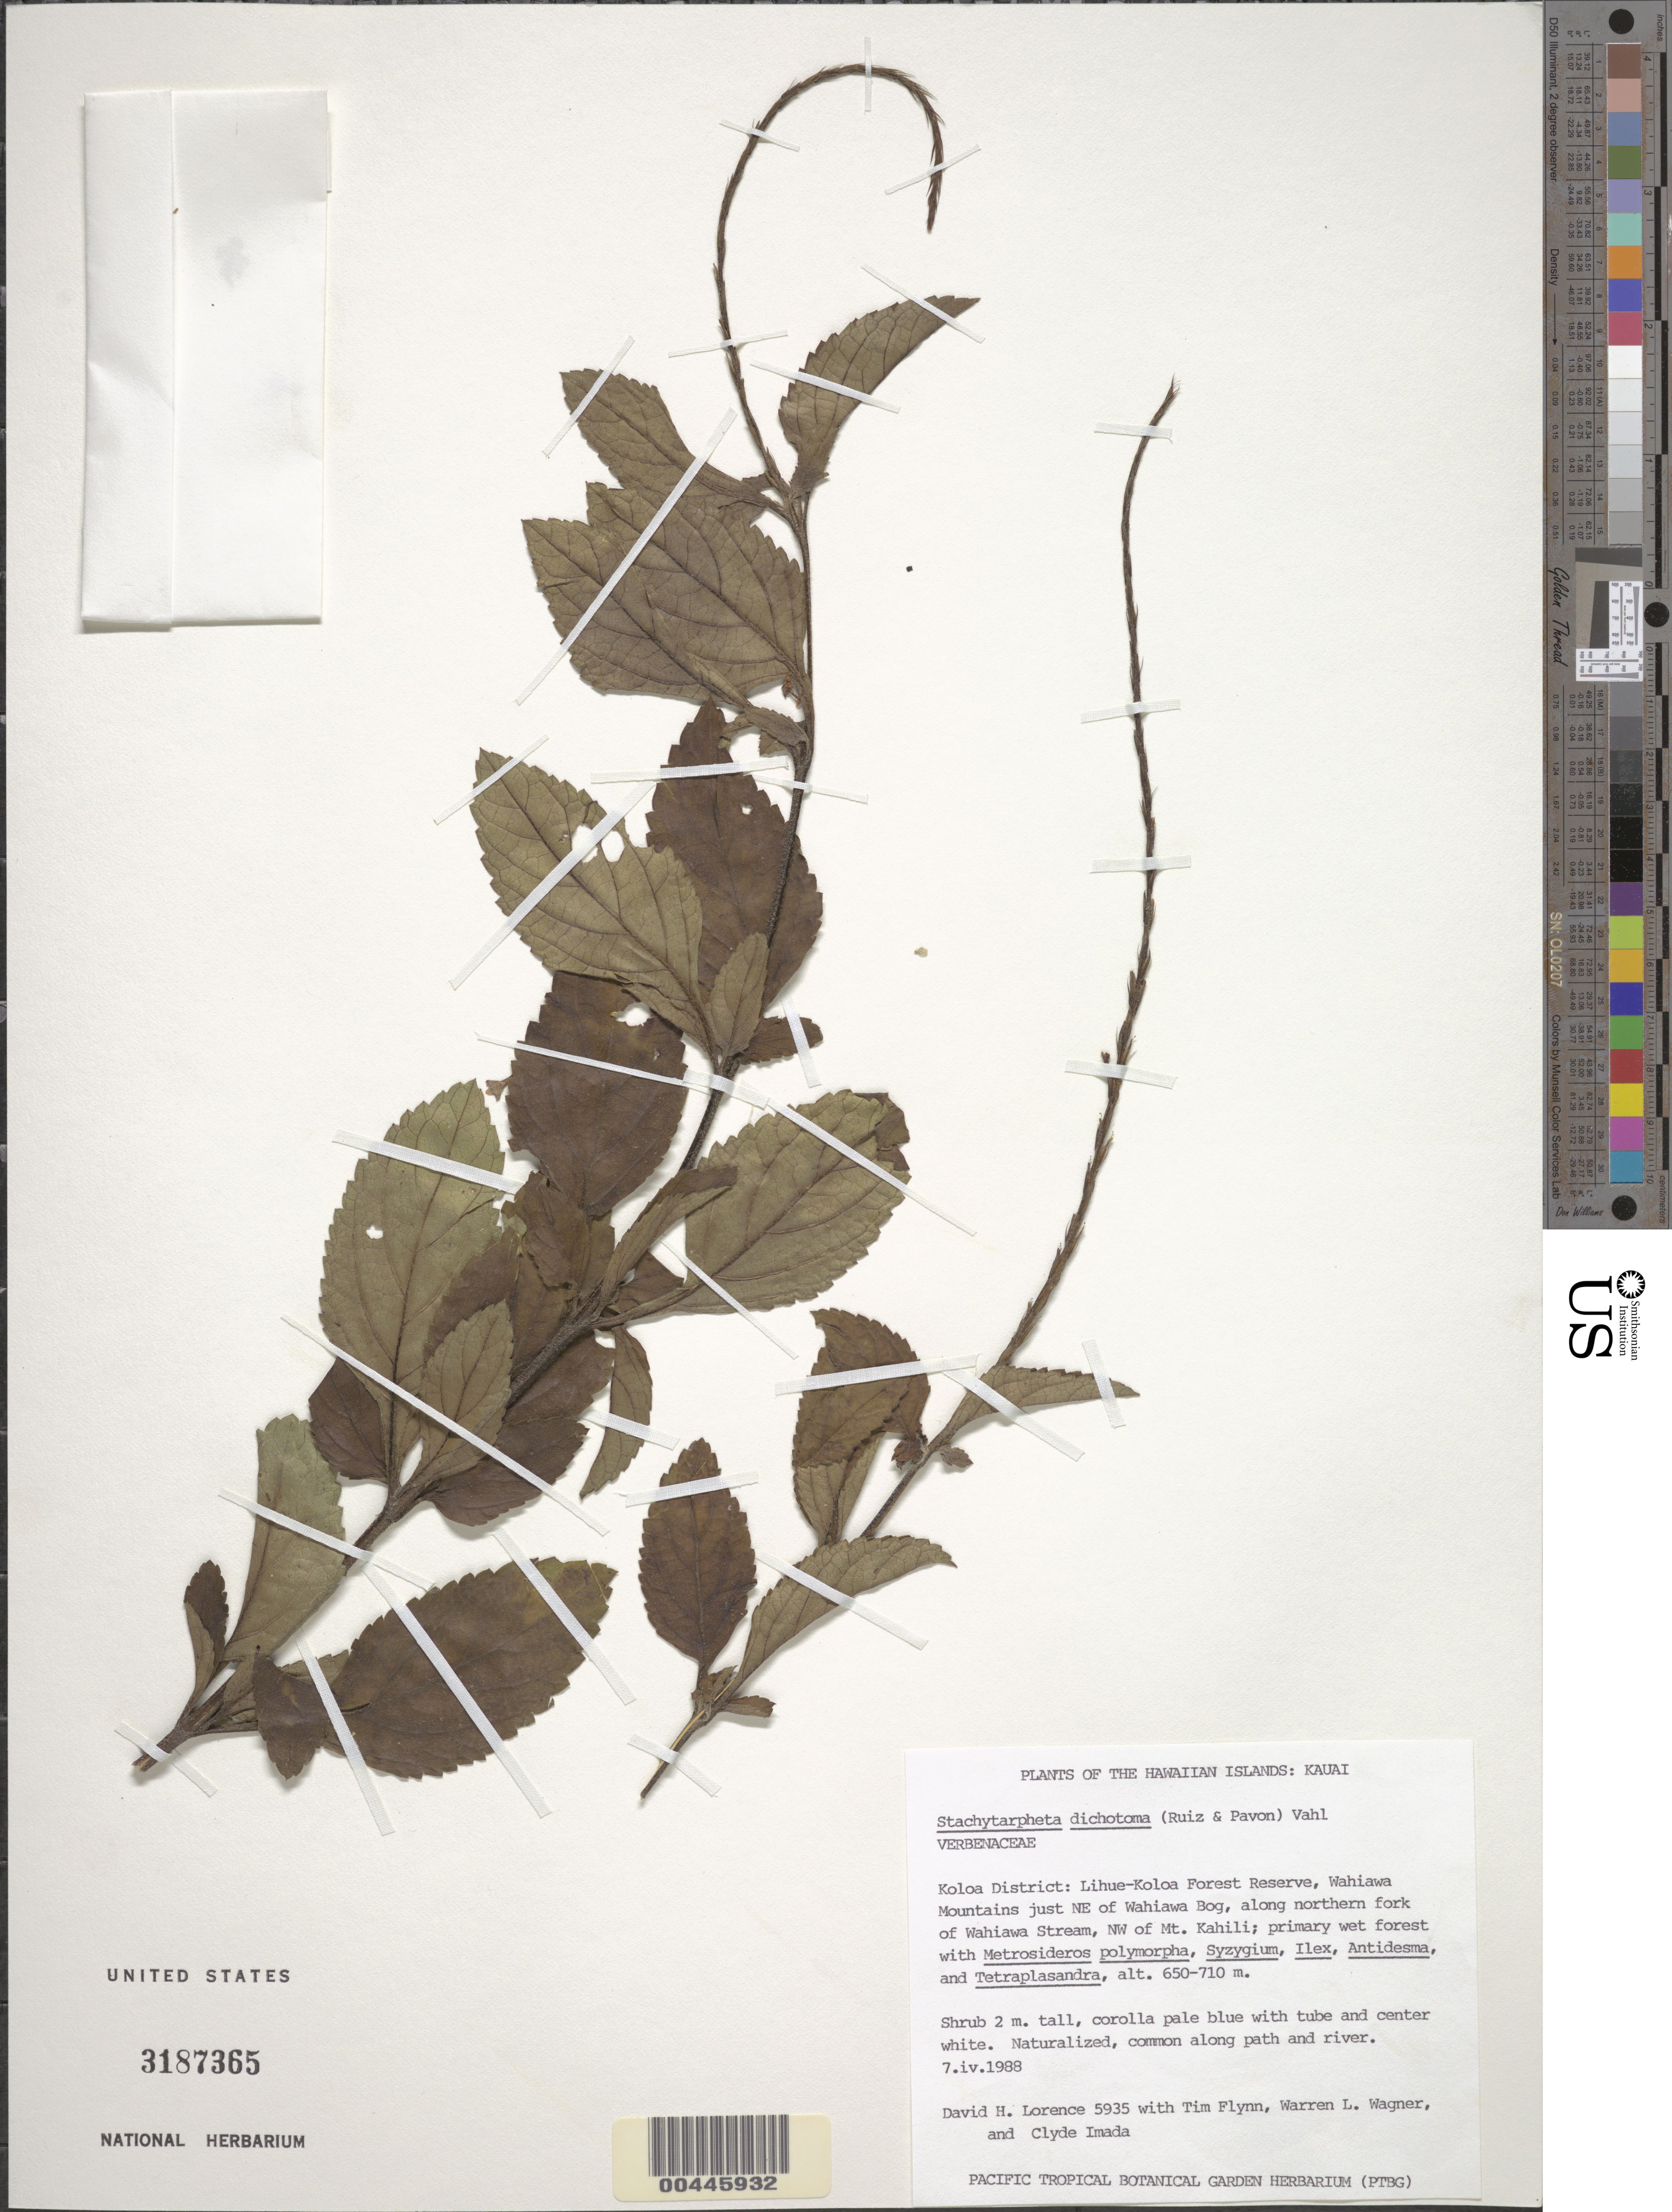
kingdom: Plantae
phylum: Tracheophyta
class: Magnoliopsida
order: Lamiales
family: Verbenaceae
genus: Stachytarpheta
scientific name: Stachytarpheta dichotoma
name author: (Ruiz & Pav.) Vahl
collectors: D. Lorence, T. W. Flynn, W. L. Wagner & C. Imada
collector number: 5935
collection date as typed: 7 Apr 1988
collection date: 1988-04-07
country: United States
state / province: Hawaii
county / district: Kauai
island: Kaua'i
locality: Koloa Dist., Lihue-Koloa Forest Res., Wahiawa Mts.just NE of Wahiawa Bog, along N fork of Wahiawa Stream, NW of Mt. Kahili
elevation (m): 650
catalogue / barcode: US 3187365